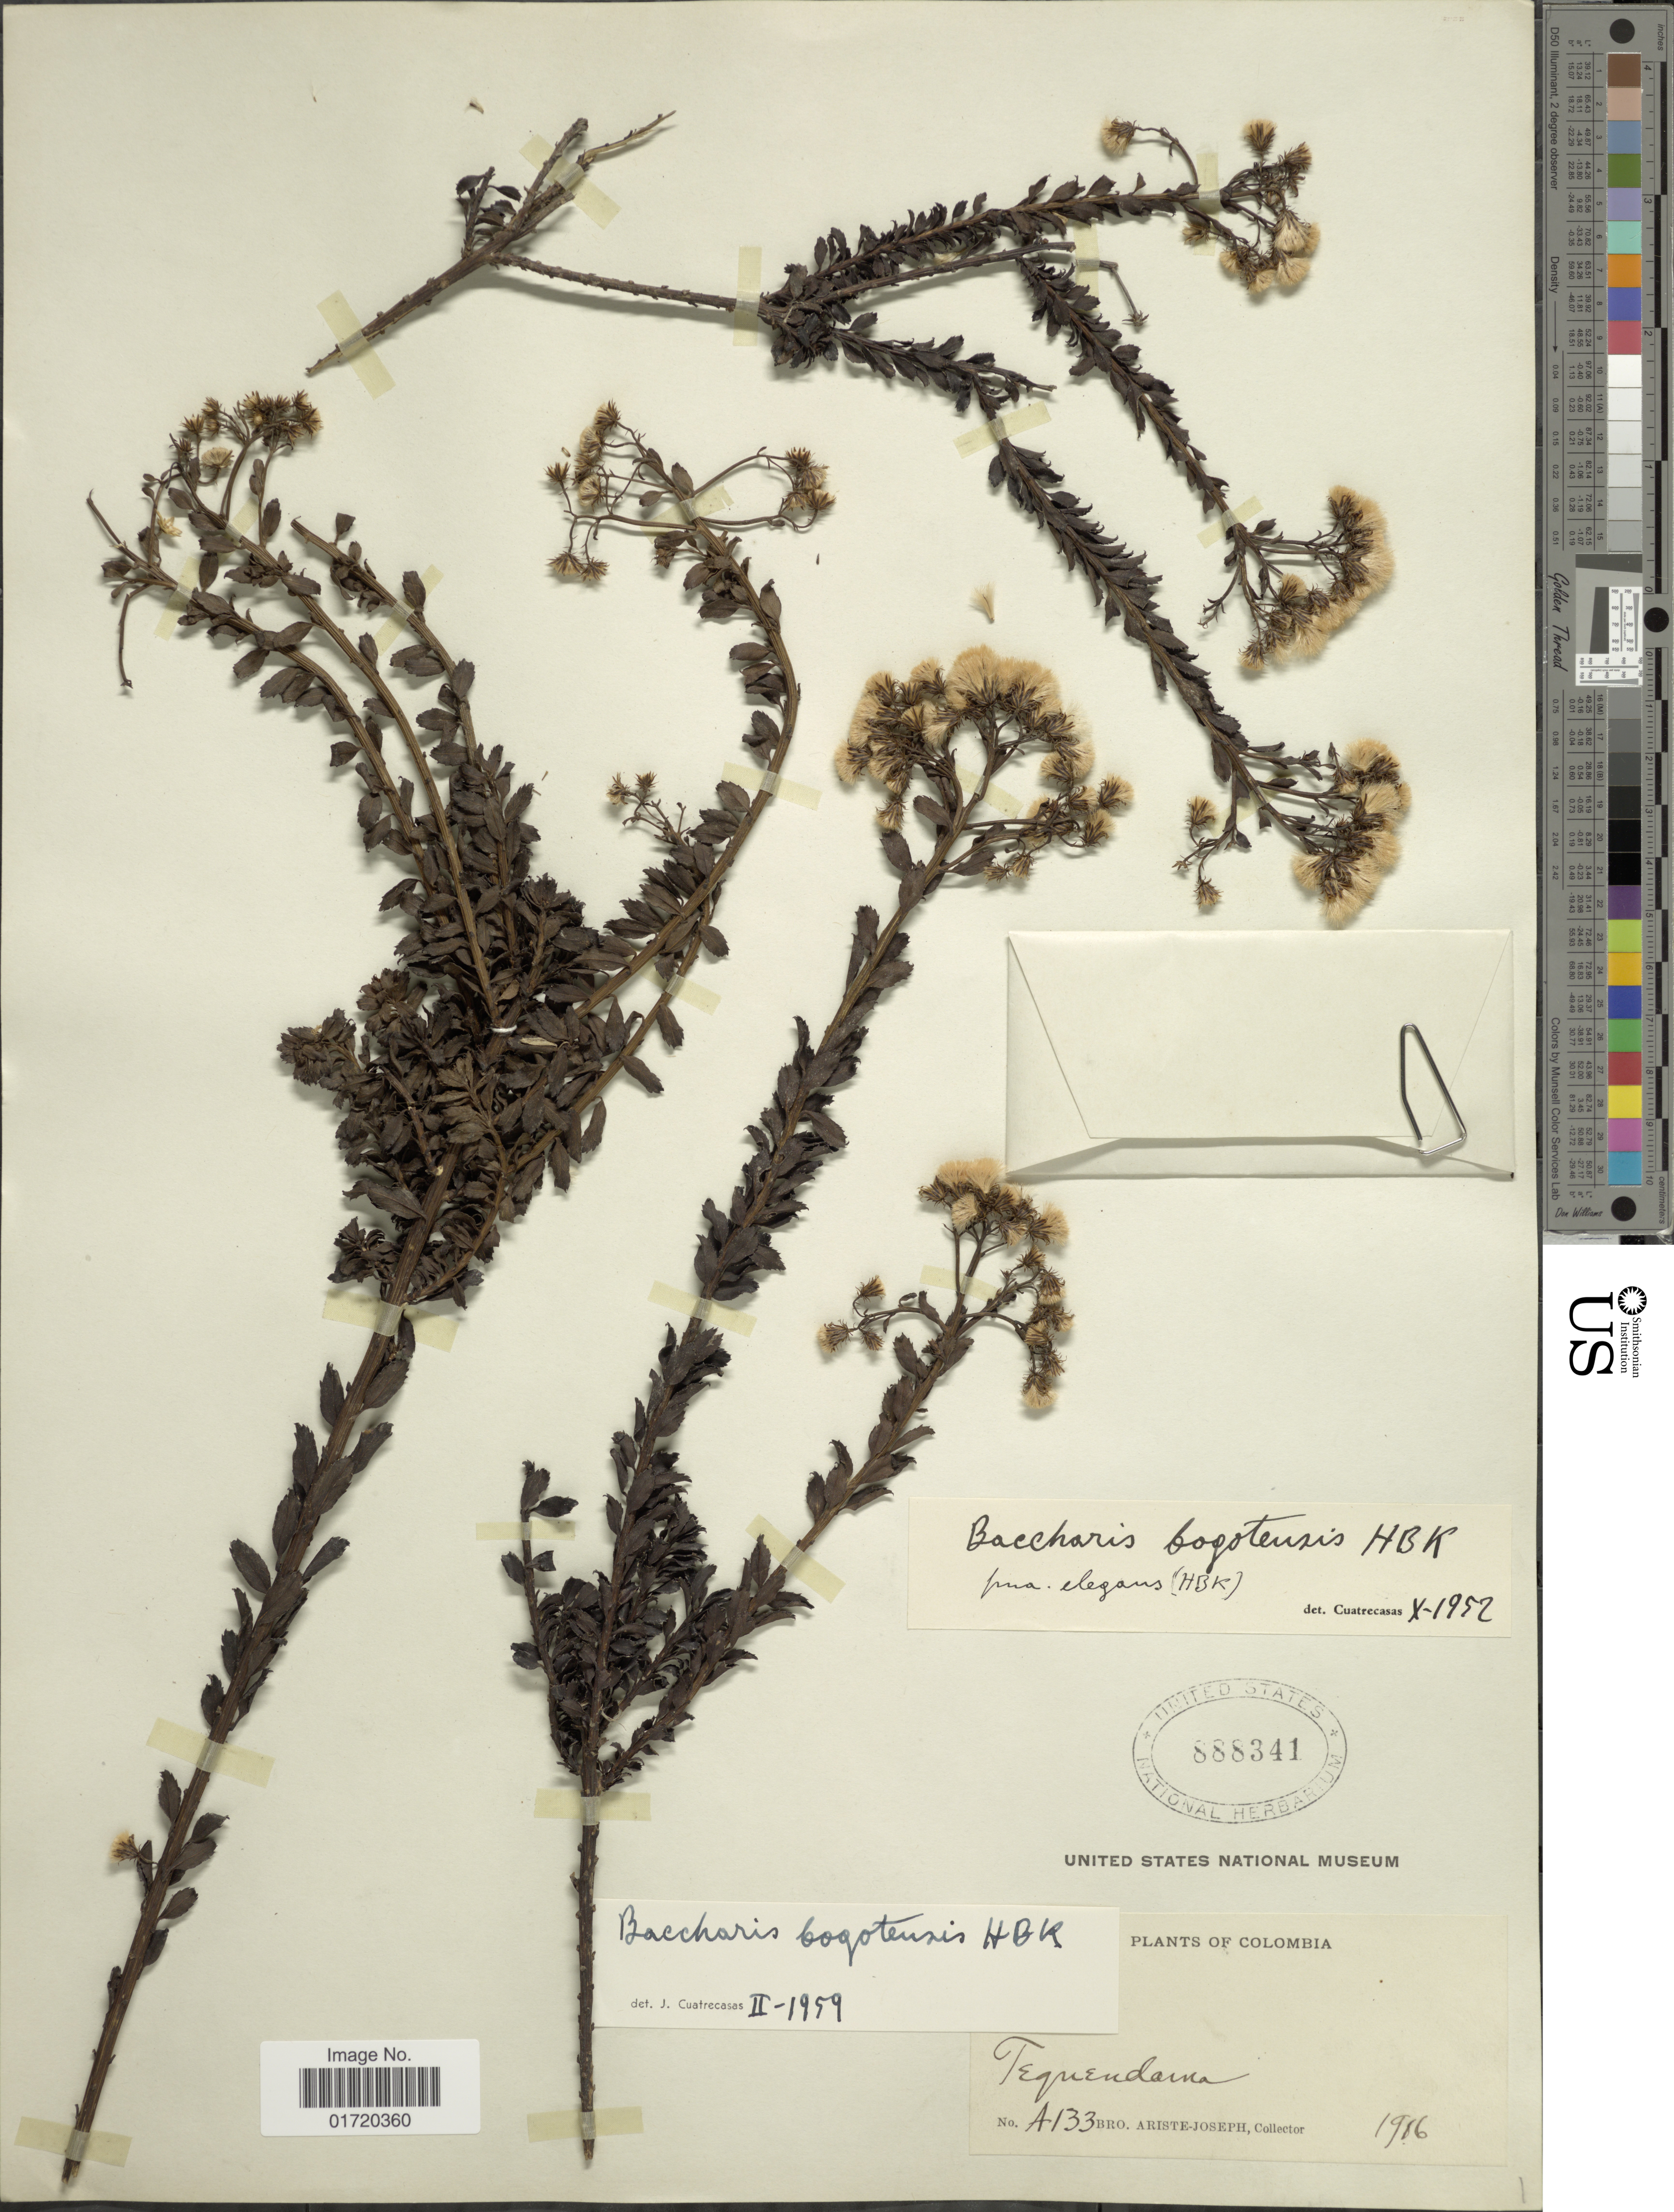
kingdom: Plantae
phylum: Tracheophyta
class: Magnoliopsida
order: Asterales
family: Asteraceae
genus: Baccharis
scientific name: Baccharis bogotensis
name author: Kunth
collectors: Bro. Ariste-Joseph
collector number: A133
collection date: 1906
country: Colombia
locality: Tequendama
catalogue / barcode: US 888341